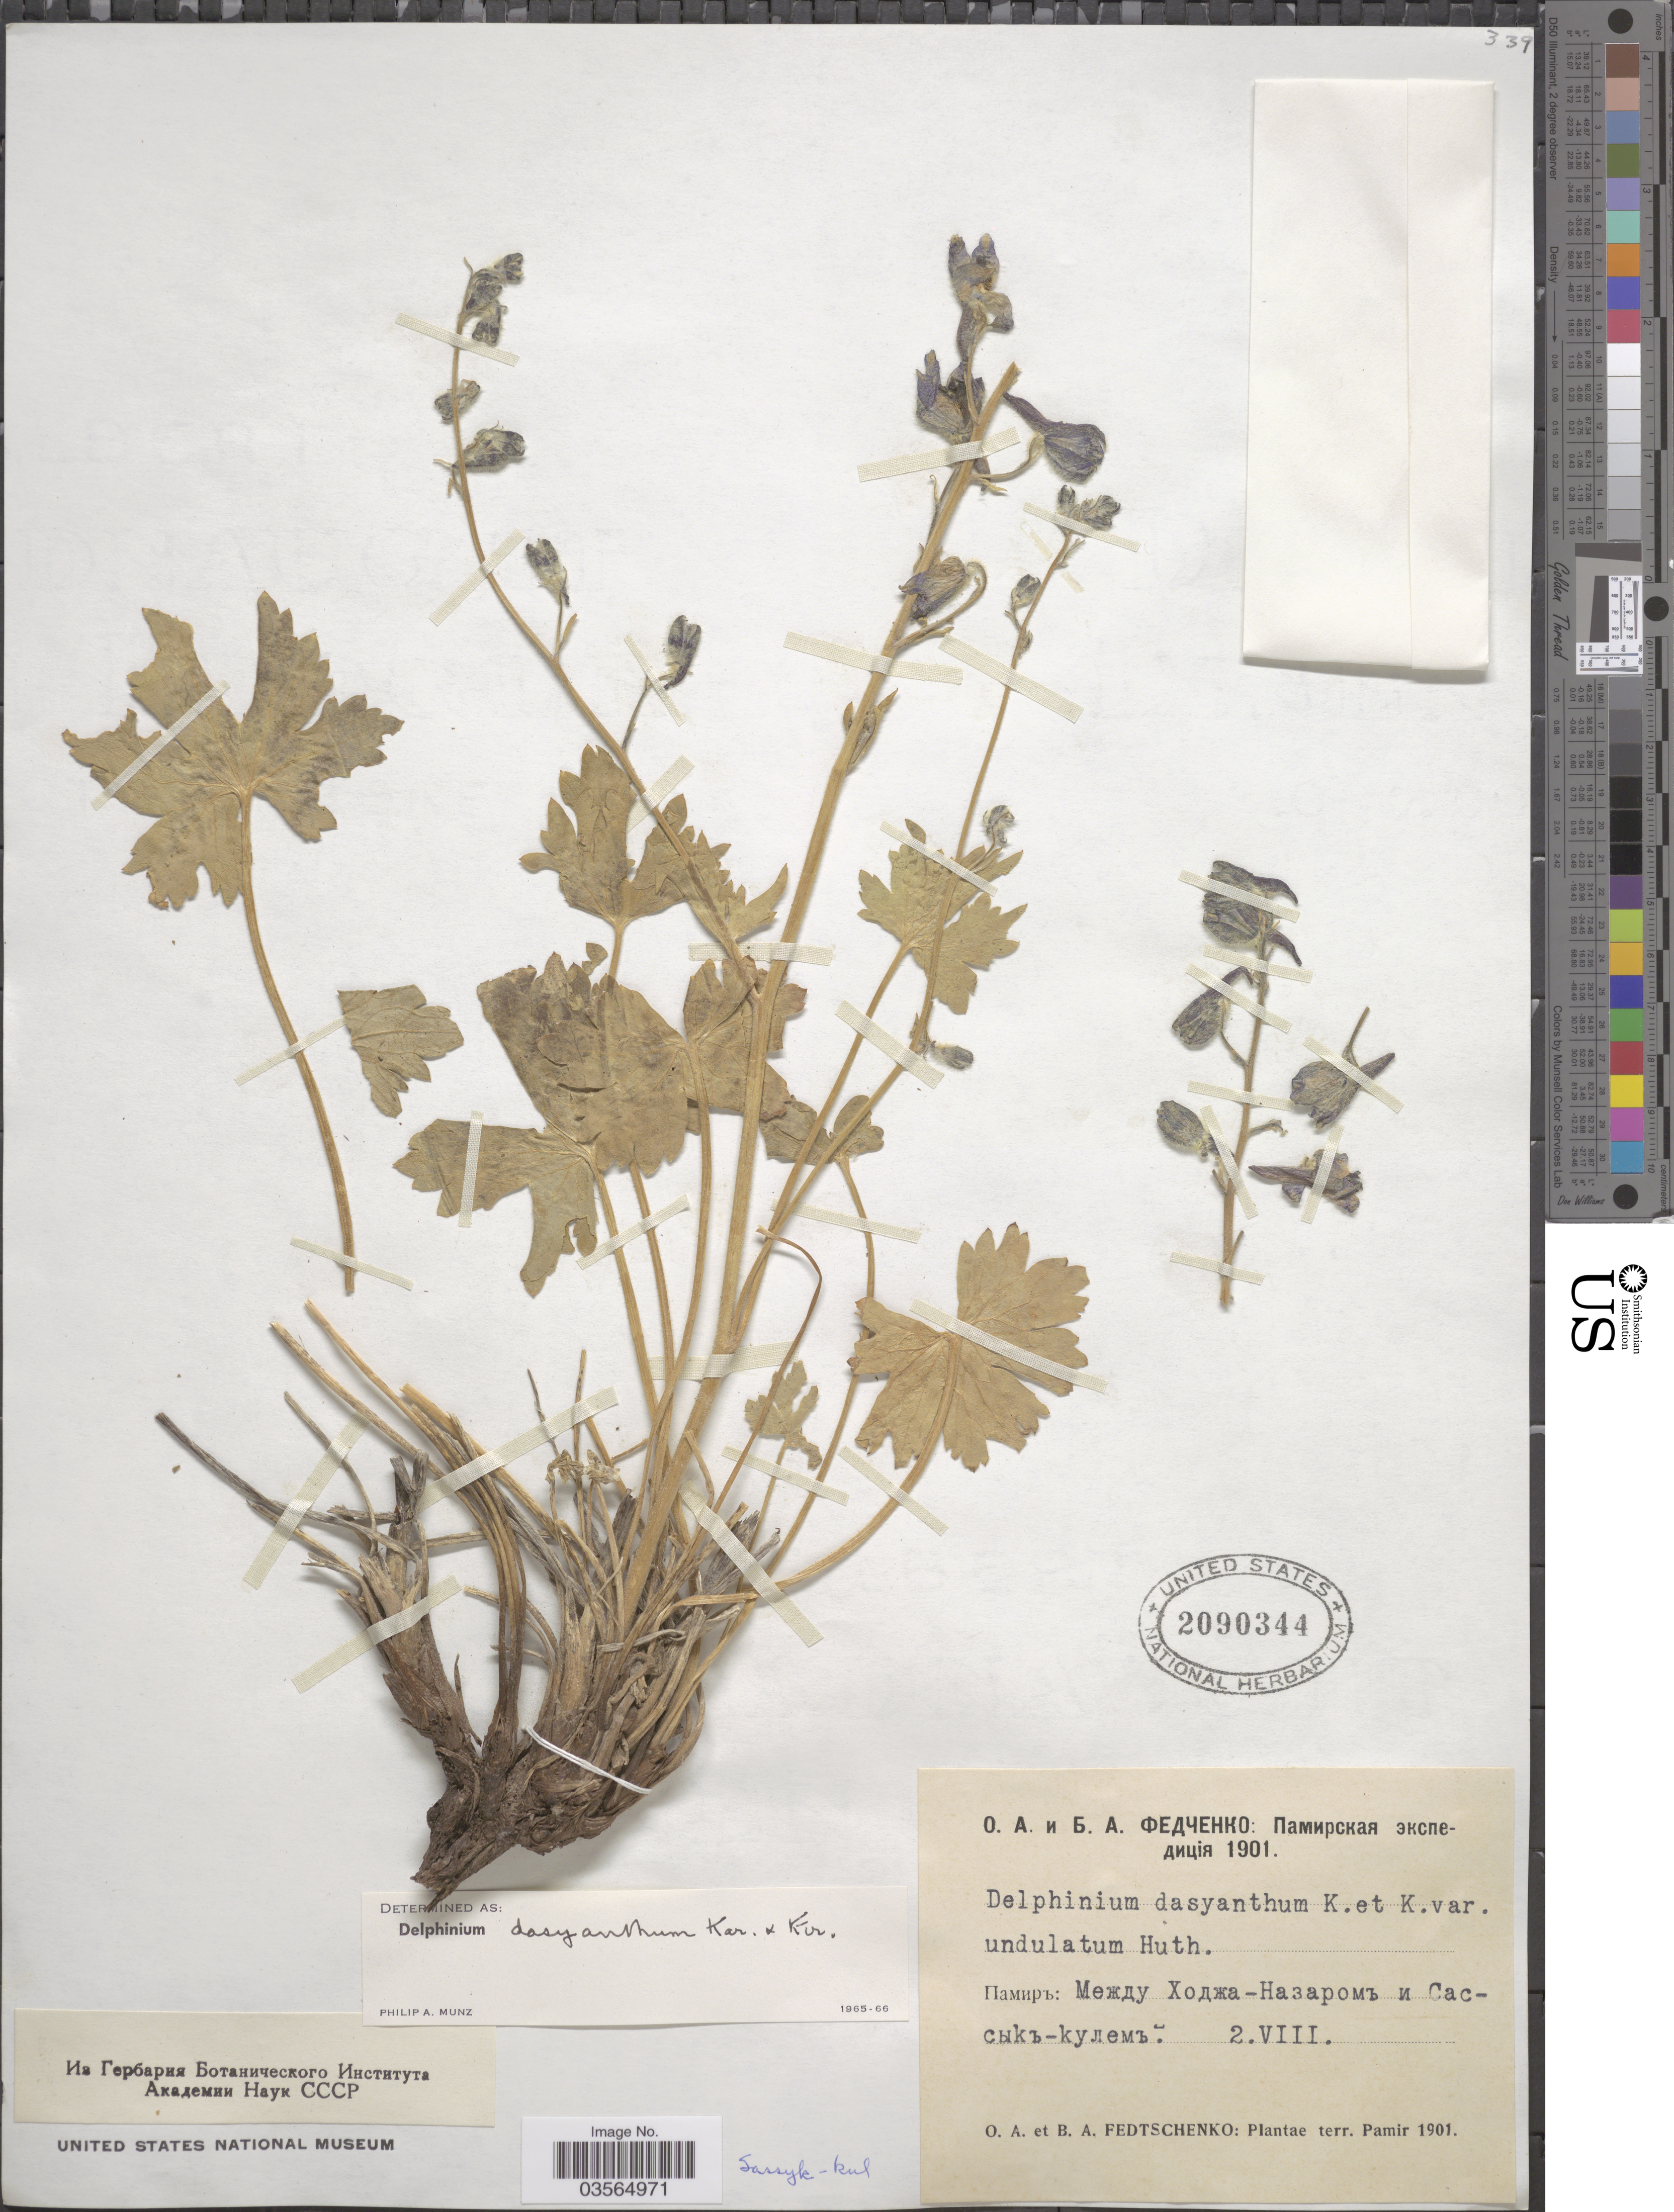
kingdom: Plantae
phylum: Tracheophyta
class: Magnoliopsida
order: Ranunculales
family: Ranunculaceae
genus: Delphinium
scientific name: Delphinium dasyanthum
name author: Kar. & Kir.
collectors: O. A. Fedtschenko & B. A. Fedtschenko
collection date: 1901-08-02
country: Uzbekistan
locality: between Khodzha-Nazar and Sassyk-Kul. Terr. Pamir.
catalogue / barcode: US 2090344